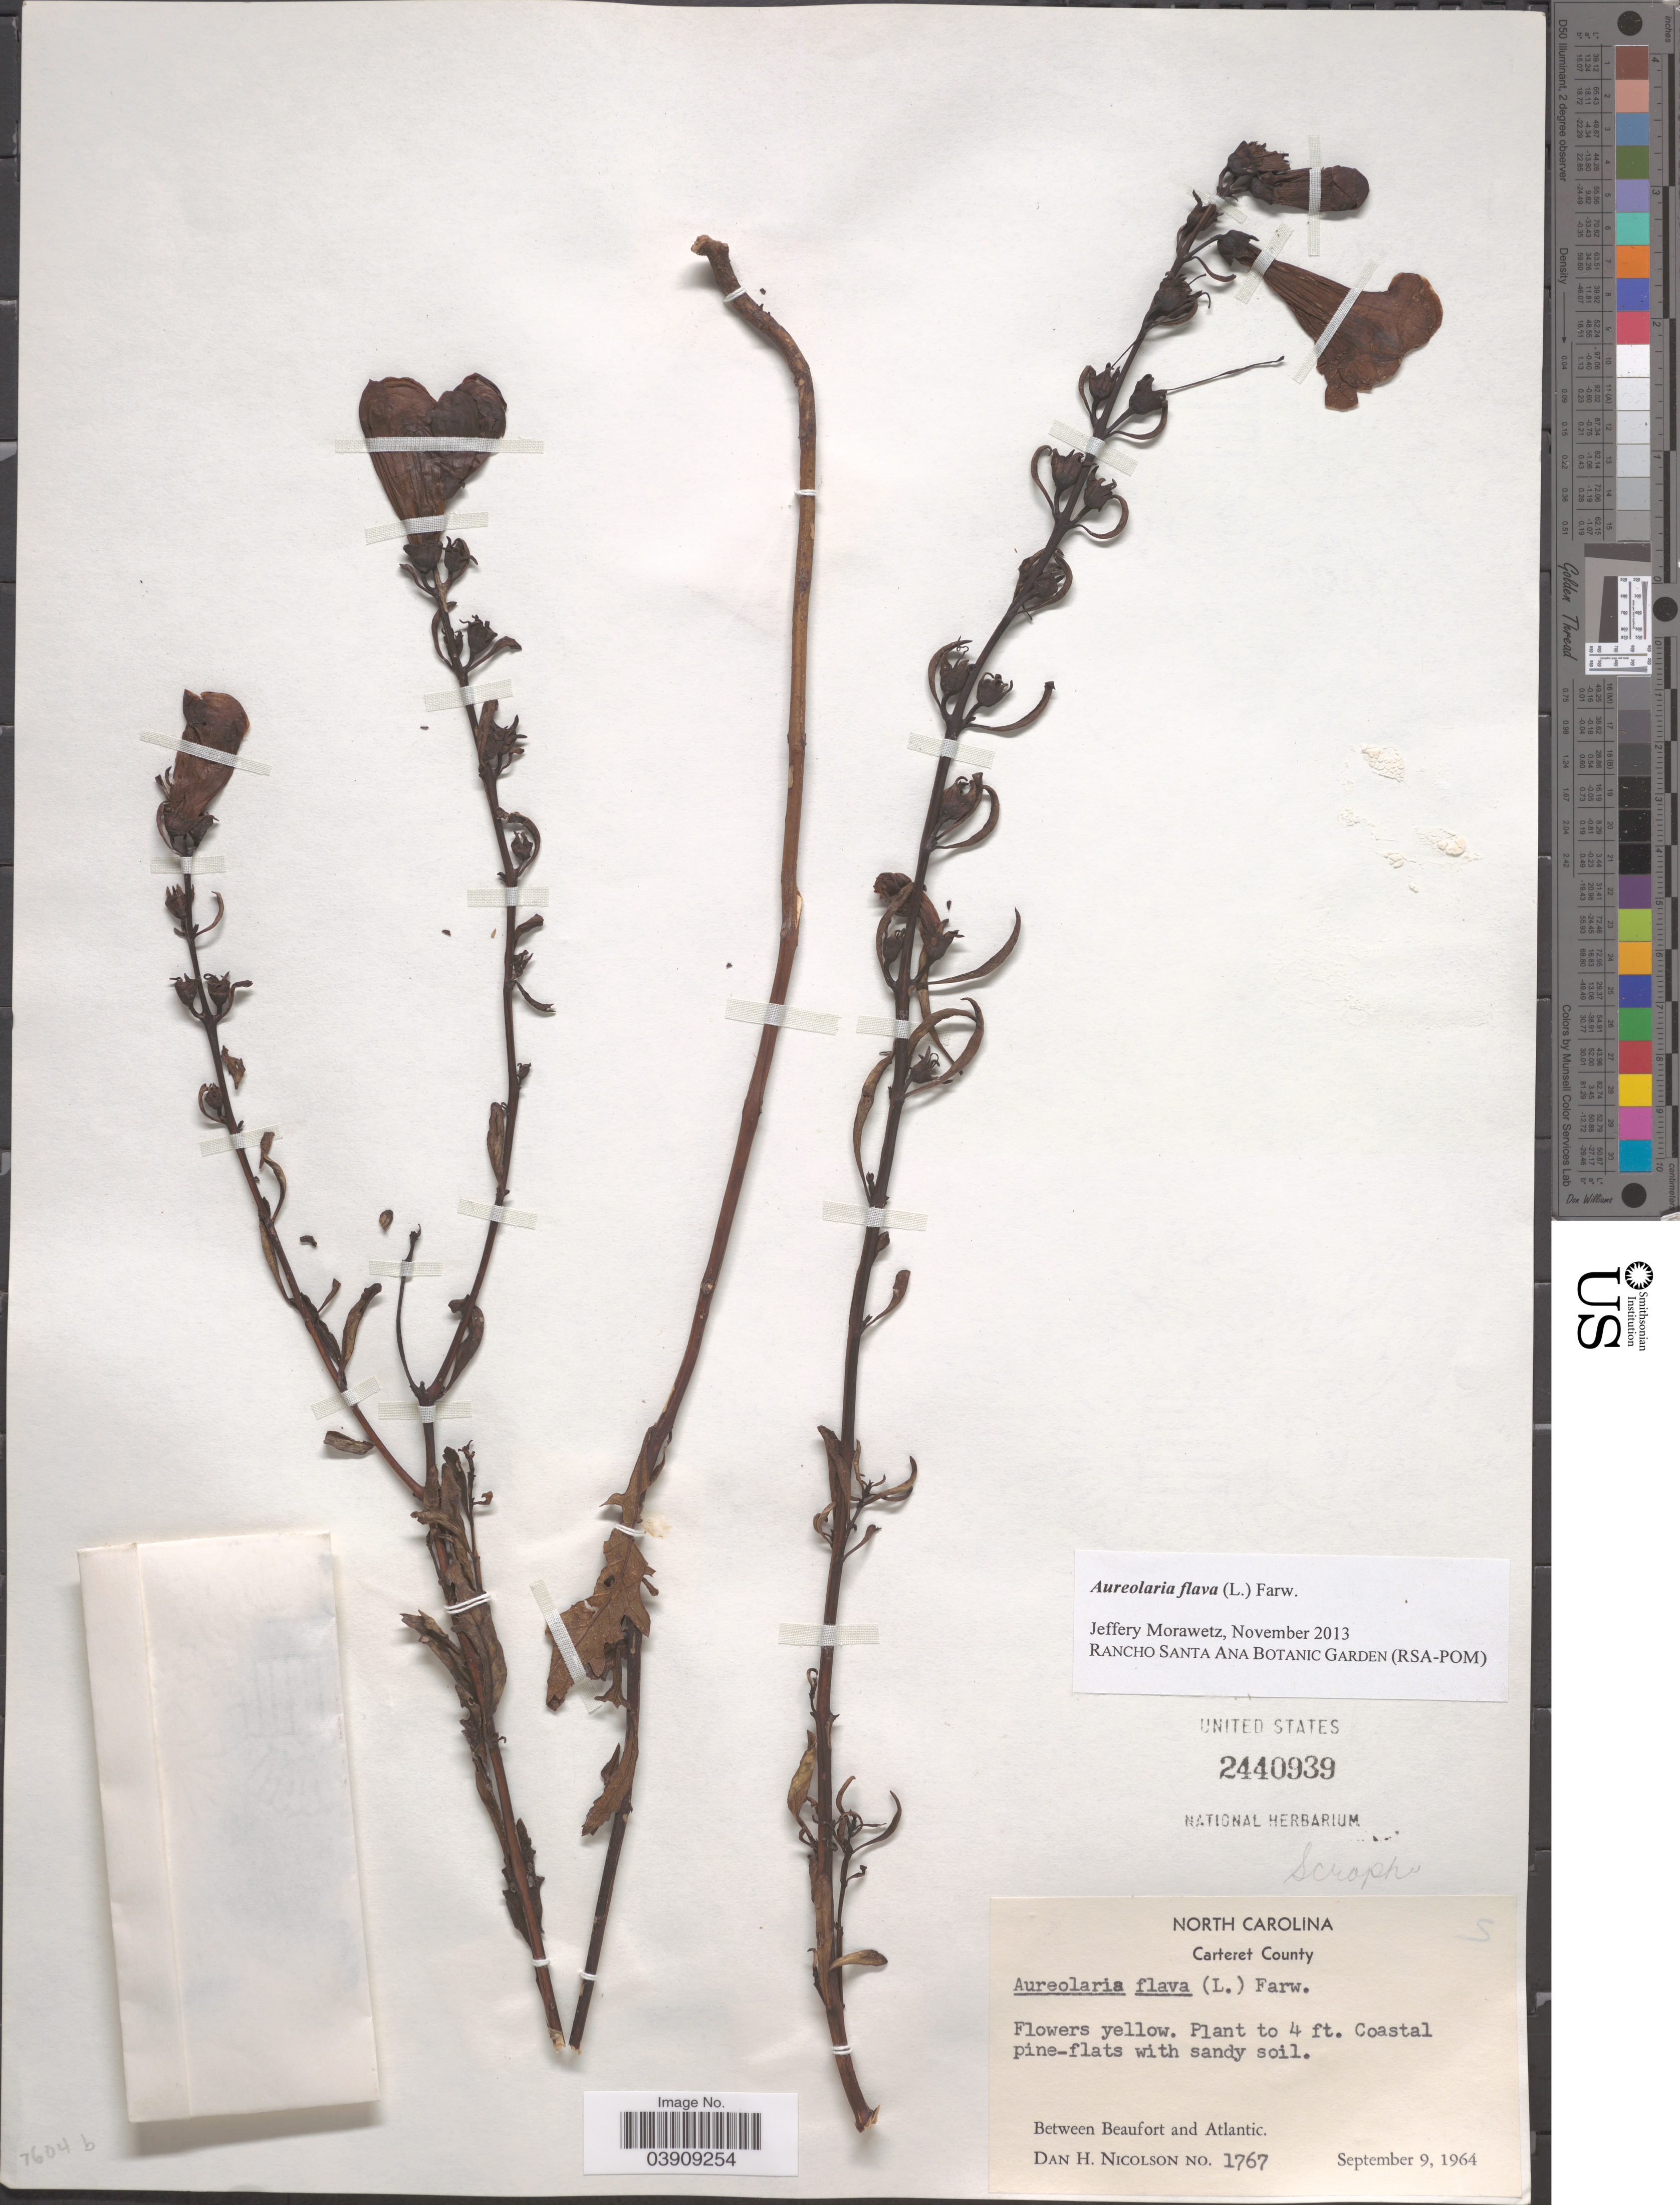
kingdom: Plantae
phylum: Tracheophyta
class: Magnoliopsida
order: Lamiales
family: Orobanchaceae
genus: Aureolaria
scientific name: Aureolaria flava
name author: (L.) Farw.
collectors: D. H. Nicolson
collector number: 1767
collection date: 1964-09-09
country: United States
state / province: North Carolina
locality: Carteret County. Between Beaufort and Atlantic.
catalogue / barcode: US 2440939